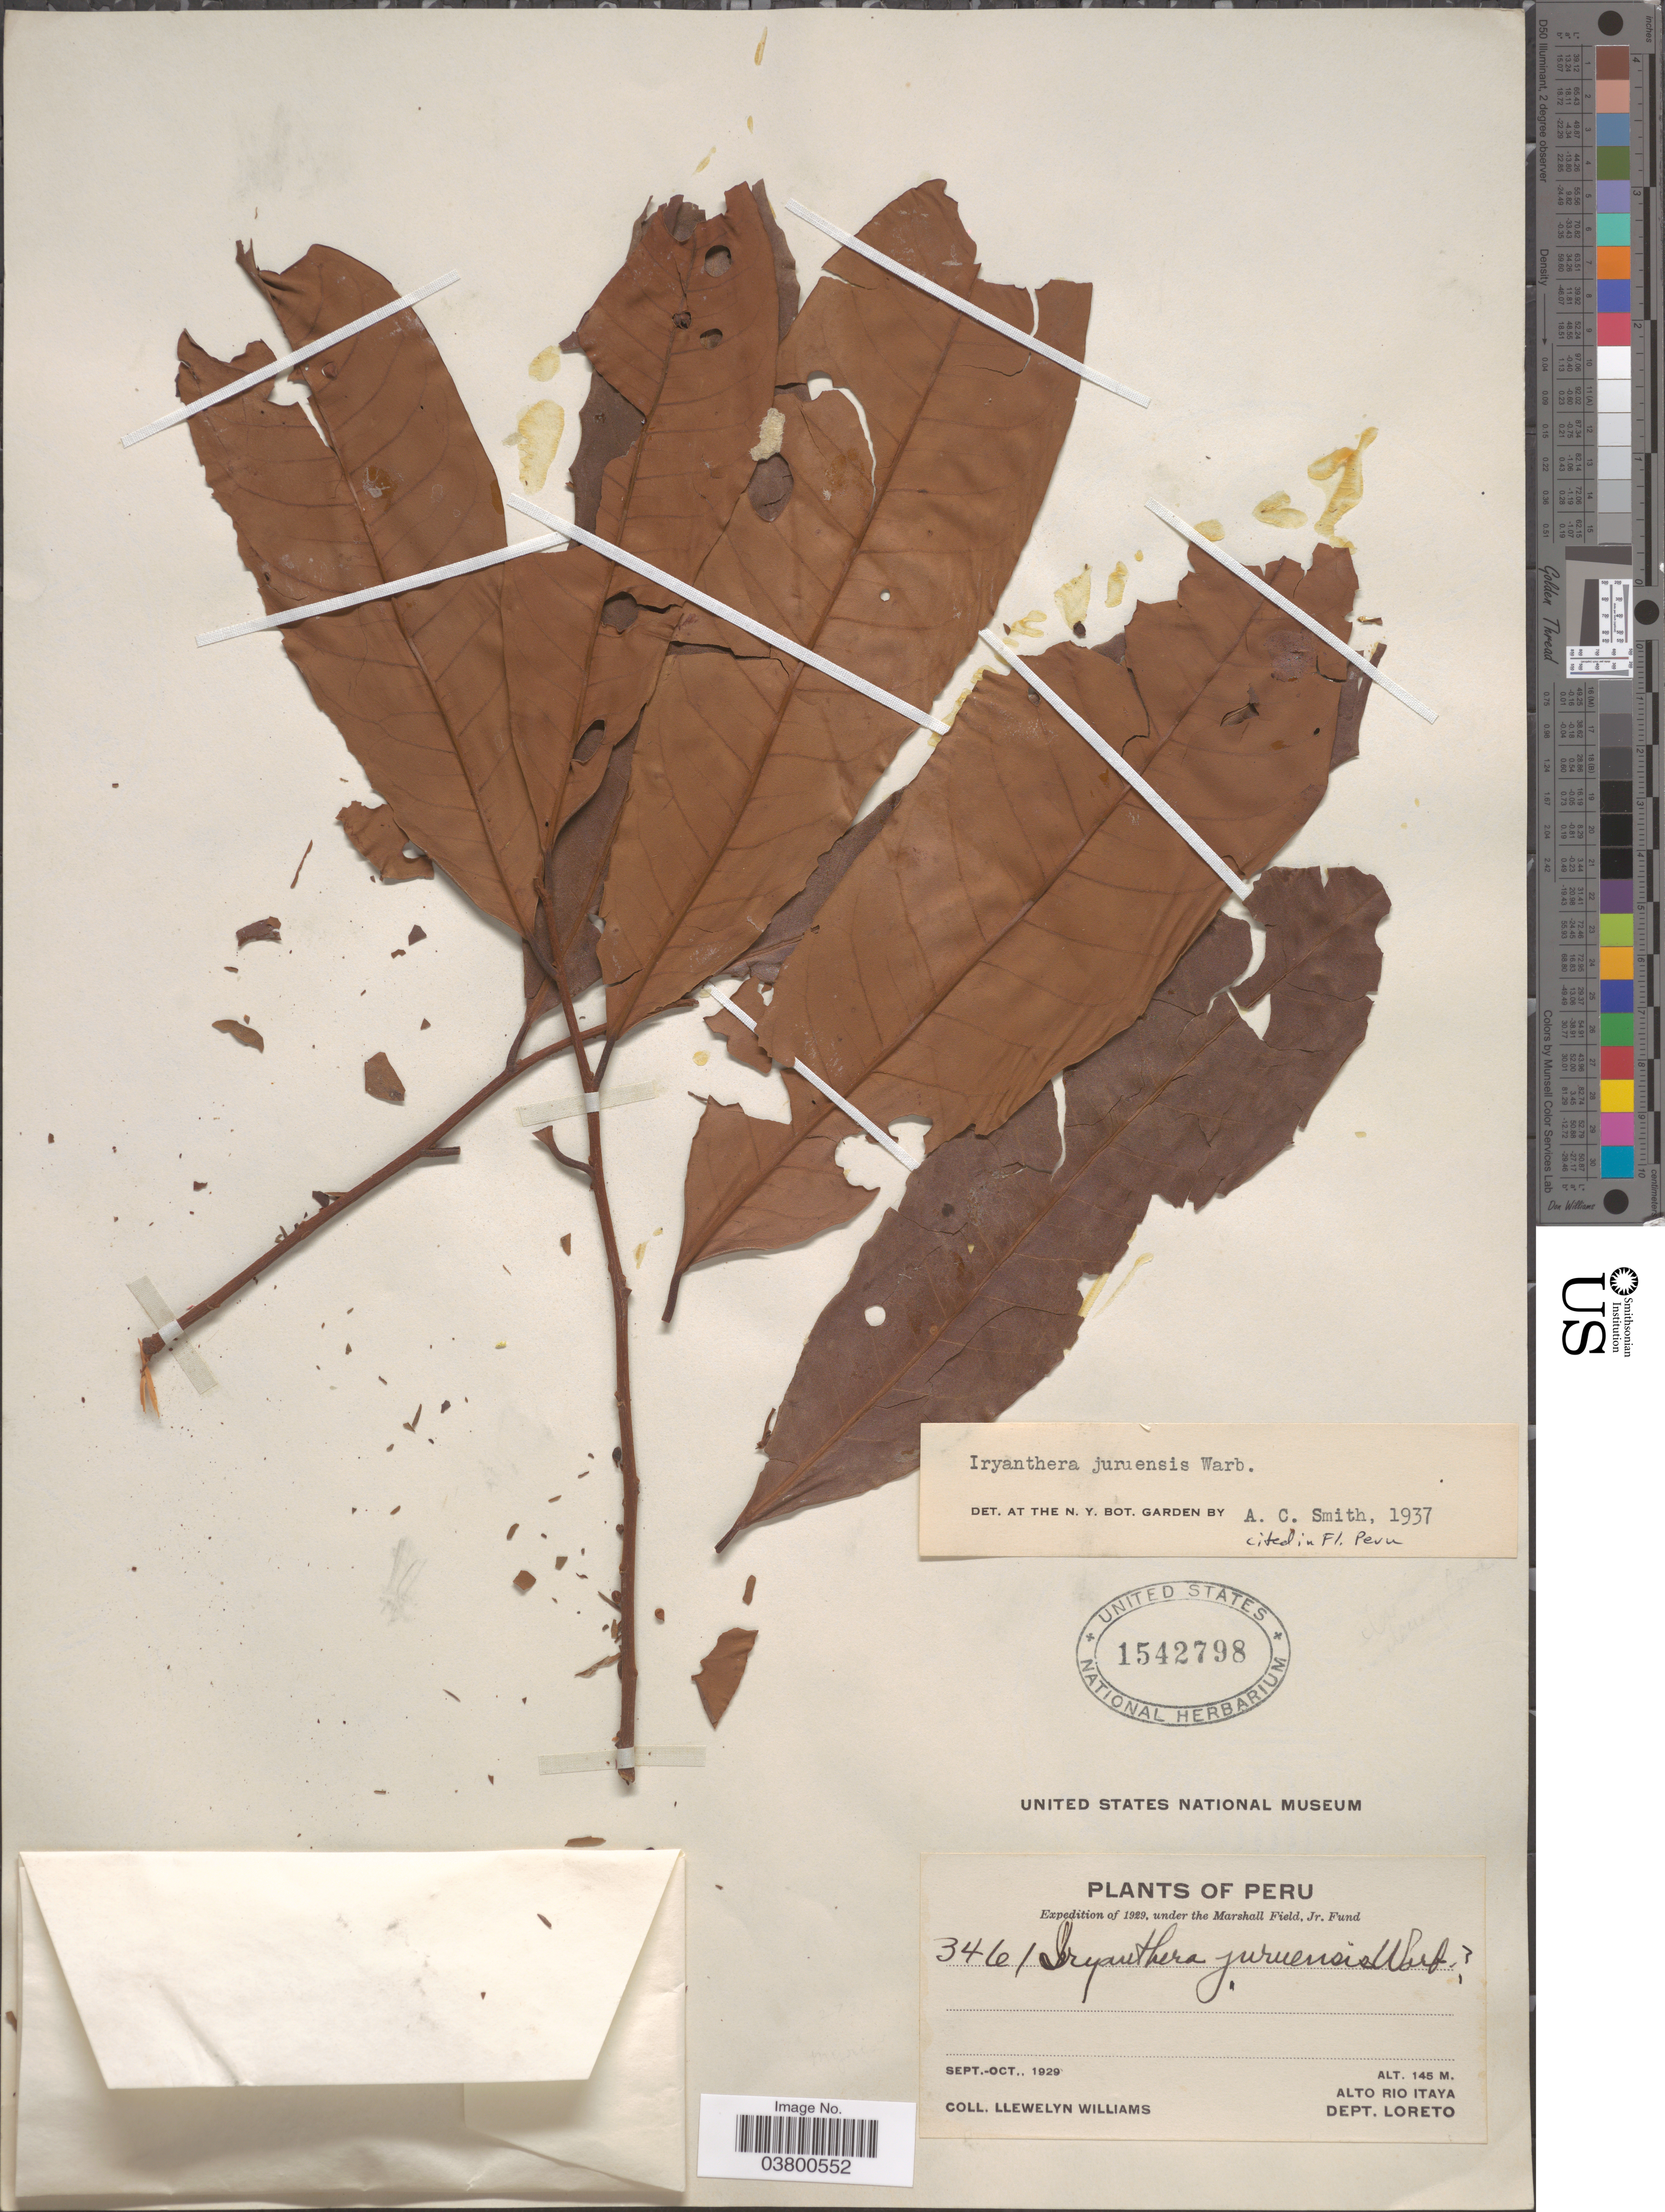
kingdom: Plantae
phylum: Tracheophyta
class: Magnoliopsida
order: Magnoliales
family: Myristicaceae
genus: Iryanthera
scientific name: Iryanthera juruensis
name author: Warb.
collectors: Ll. Williams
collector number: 3461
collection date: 1929-09/1929-10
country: Peru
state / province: Loreto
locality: Alto Rio Itaya. Dept. Loreto.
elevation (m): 145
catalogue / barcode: US 1542798